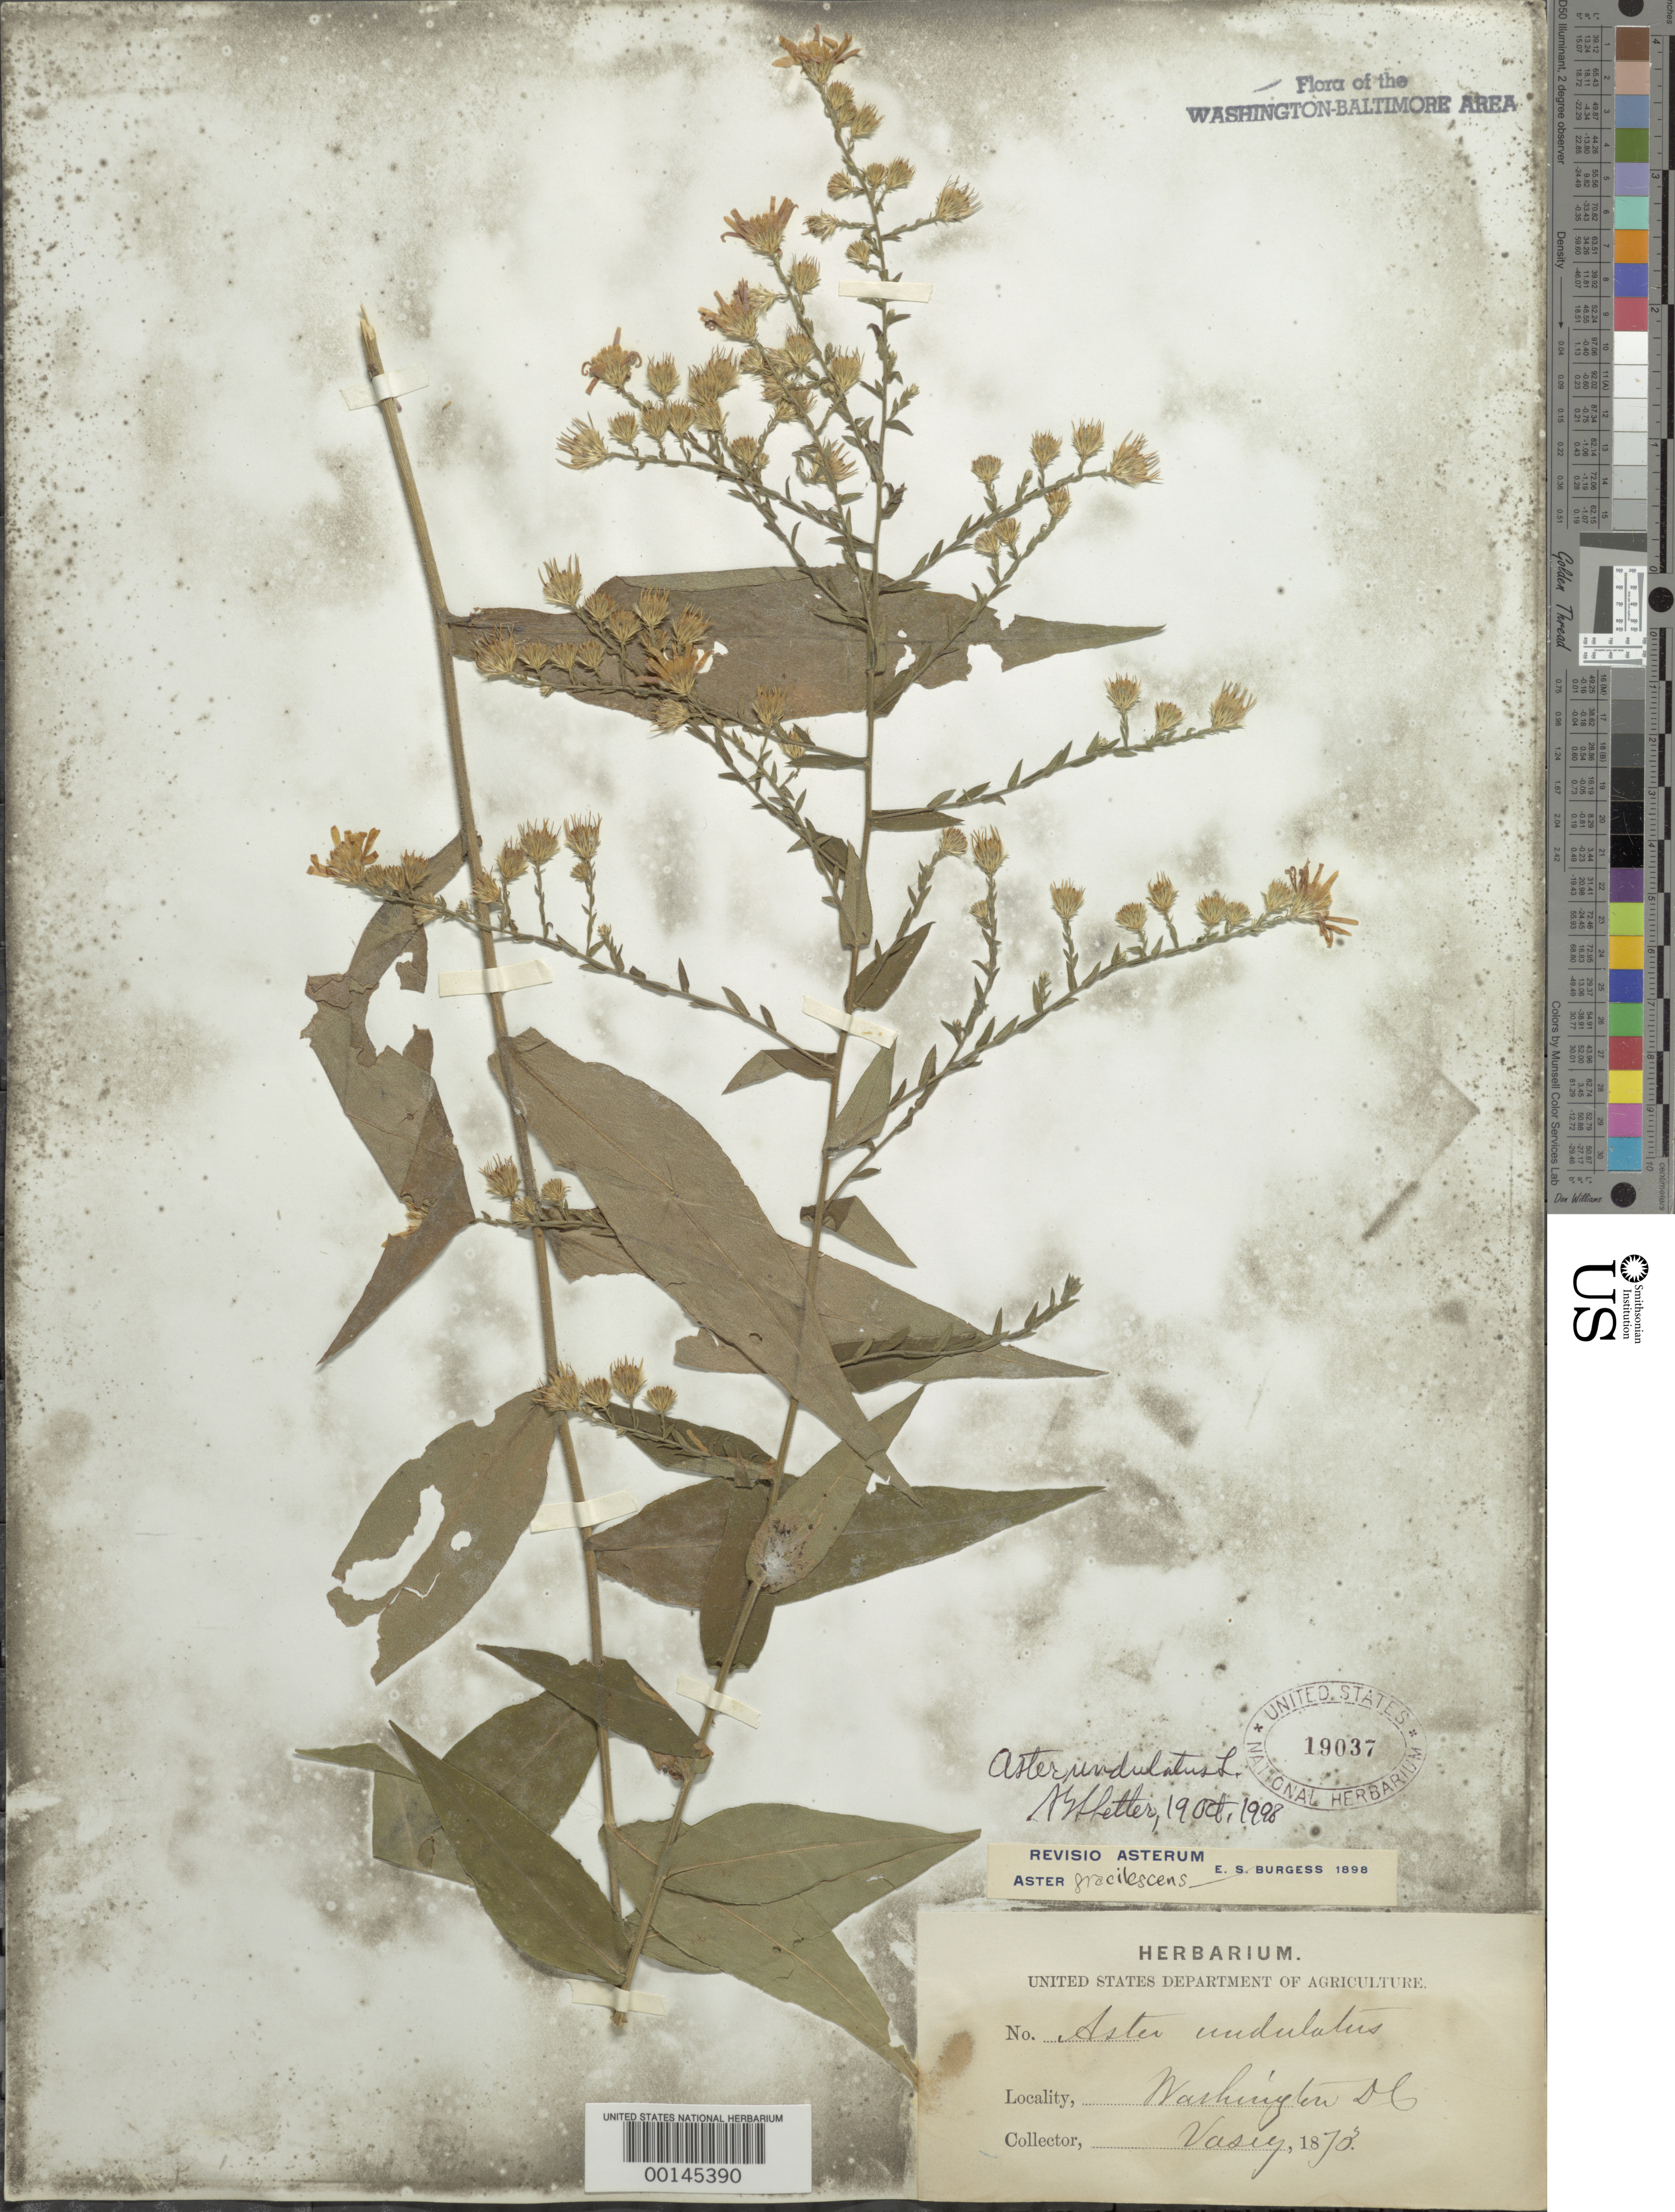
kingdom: Plantae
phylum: Tracheophyta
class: Magnoliopsida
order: Asterales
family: Asteraceae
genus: Symphyotrichum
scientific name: Symphyotrichum undulatum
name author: (L.) G.L. Nesom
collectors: G. Vasey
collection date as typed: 1873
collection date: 1873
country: United States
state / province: District of Columbia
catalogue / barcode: US 19037